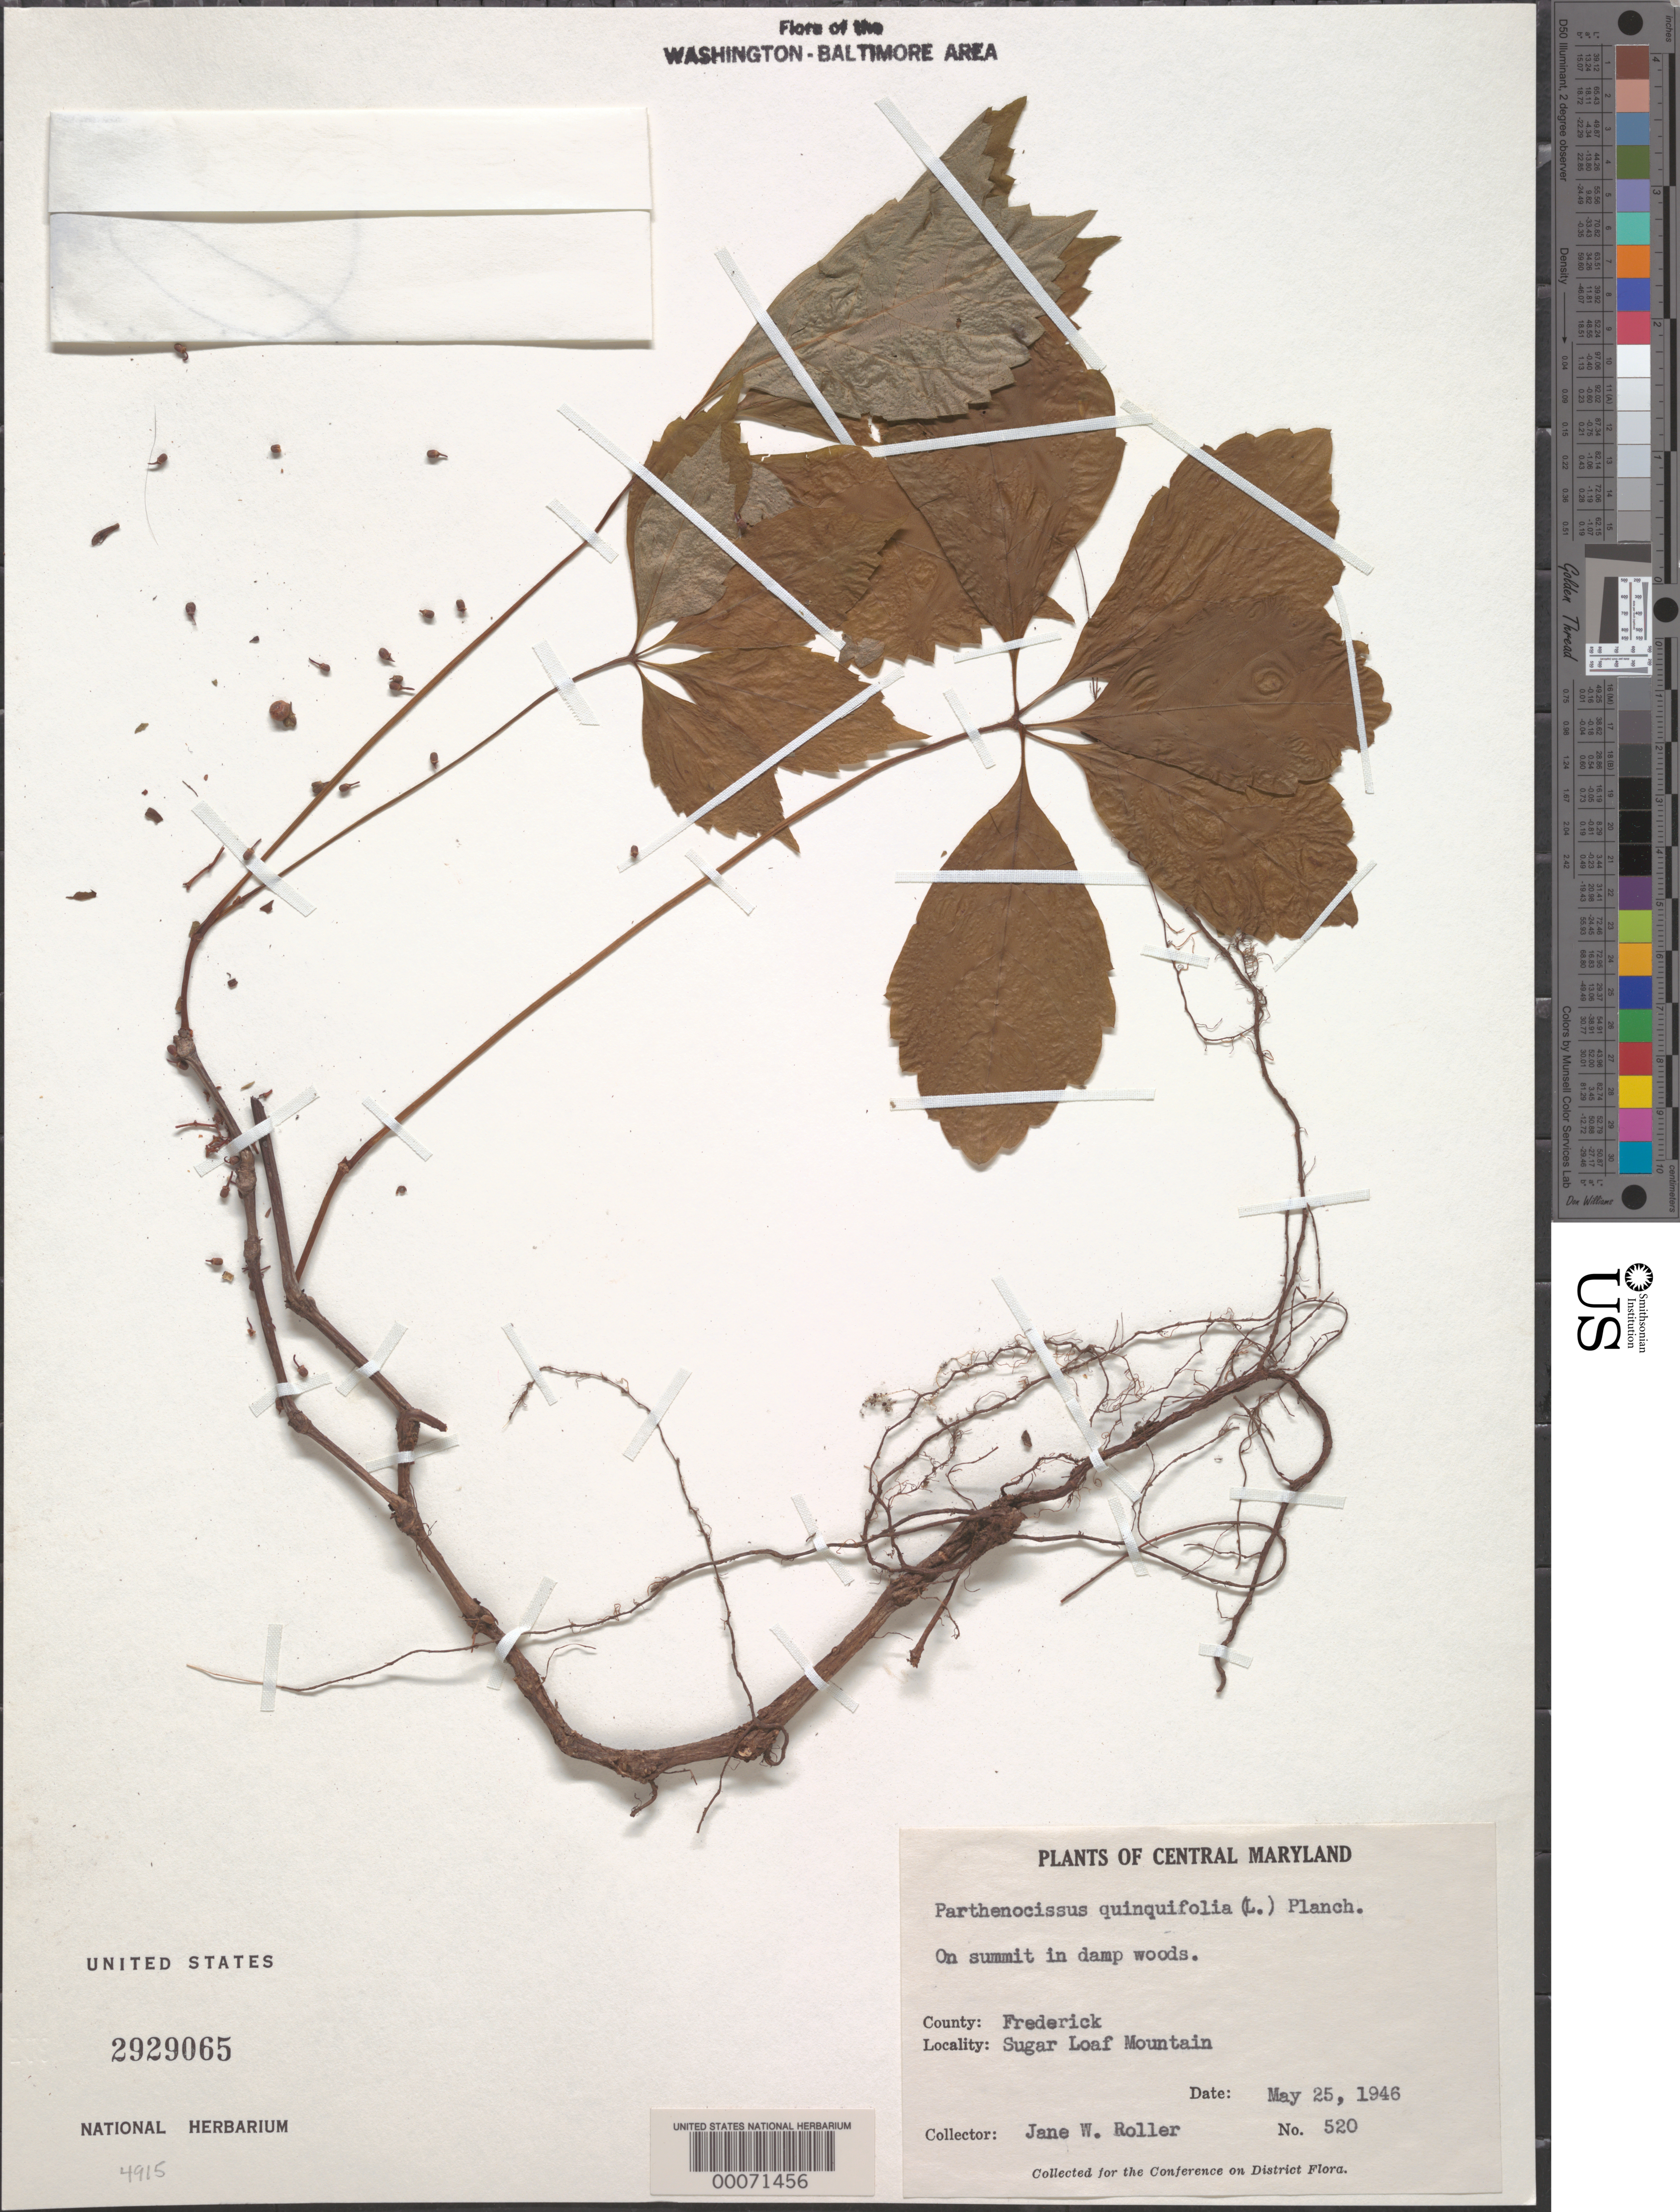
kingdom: Plantae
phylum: Tracheophyta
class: Magnoliopsida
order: Vitales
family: Vitaceae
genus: Parthenocissus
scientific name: Parthenocissus quinquefolia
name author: (L.) Planch.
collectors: J. W. Roller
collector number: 520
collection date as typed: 25 May 1946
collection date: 1946-05-25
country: United States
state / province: Maryland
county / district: Frederick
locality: Sugar Loaf Mountain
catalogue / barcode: US 2929065